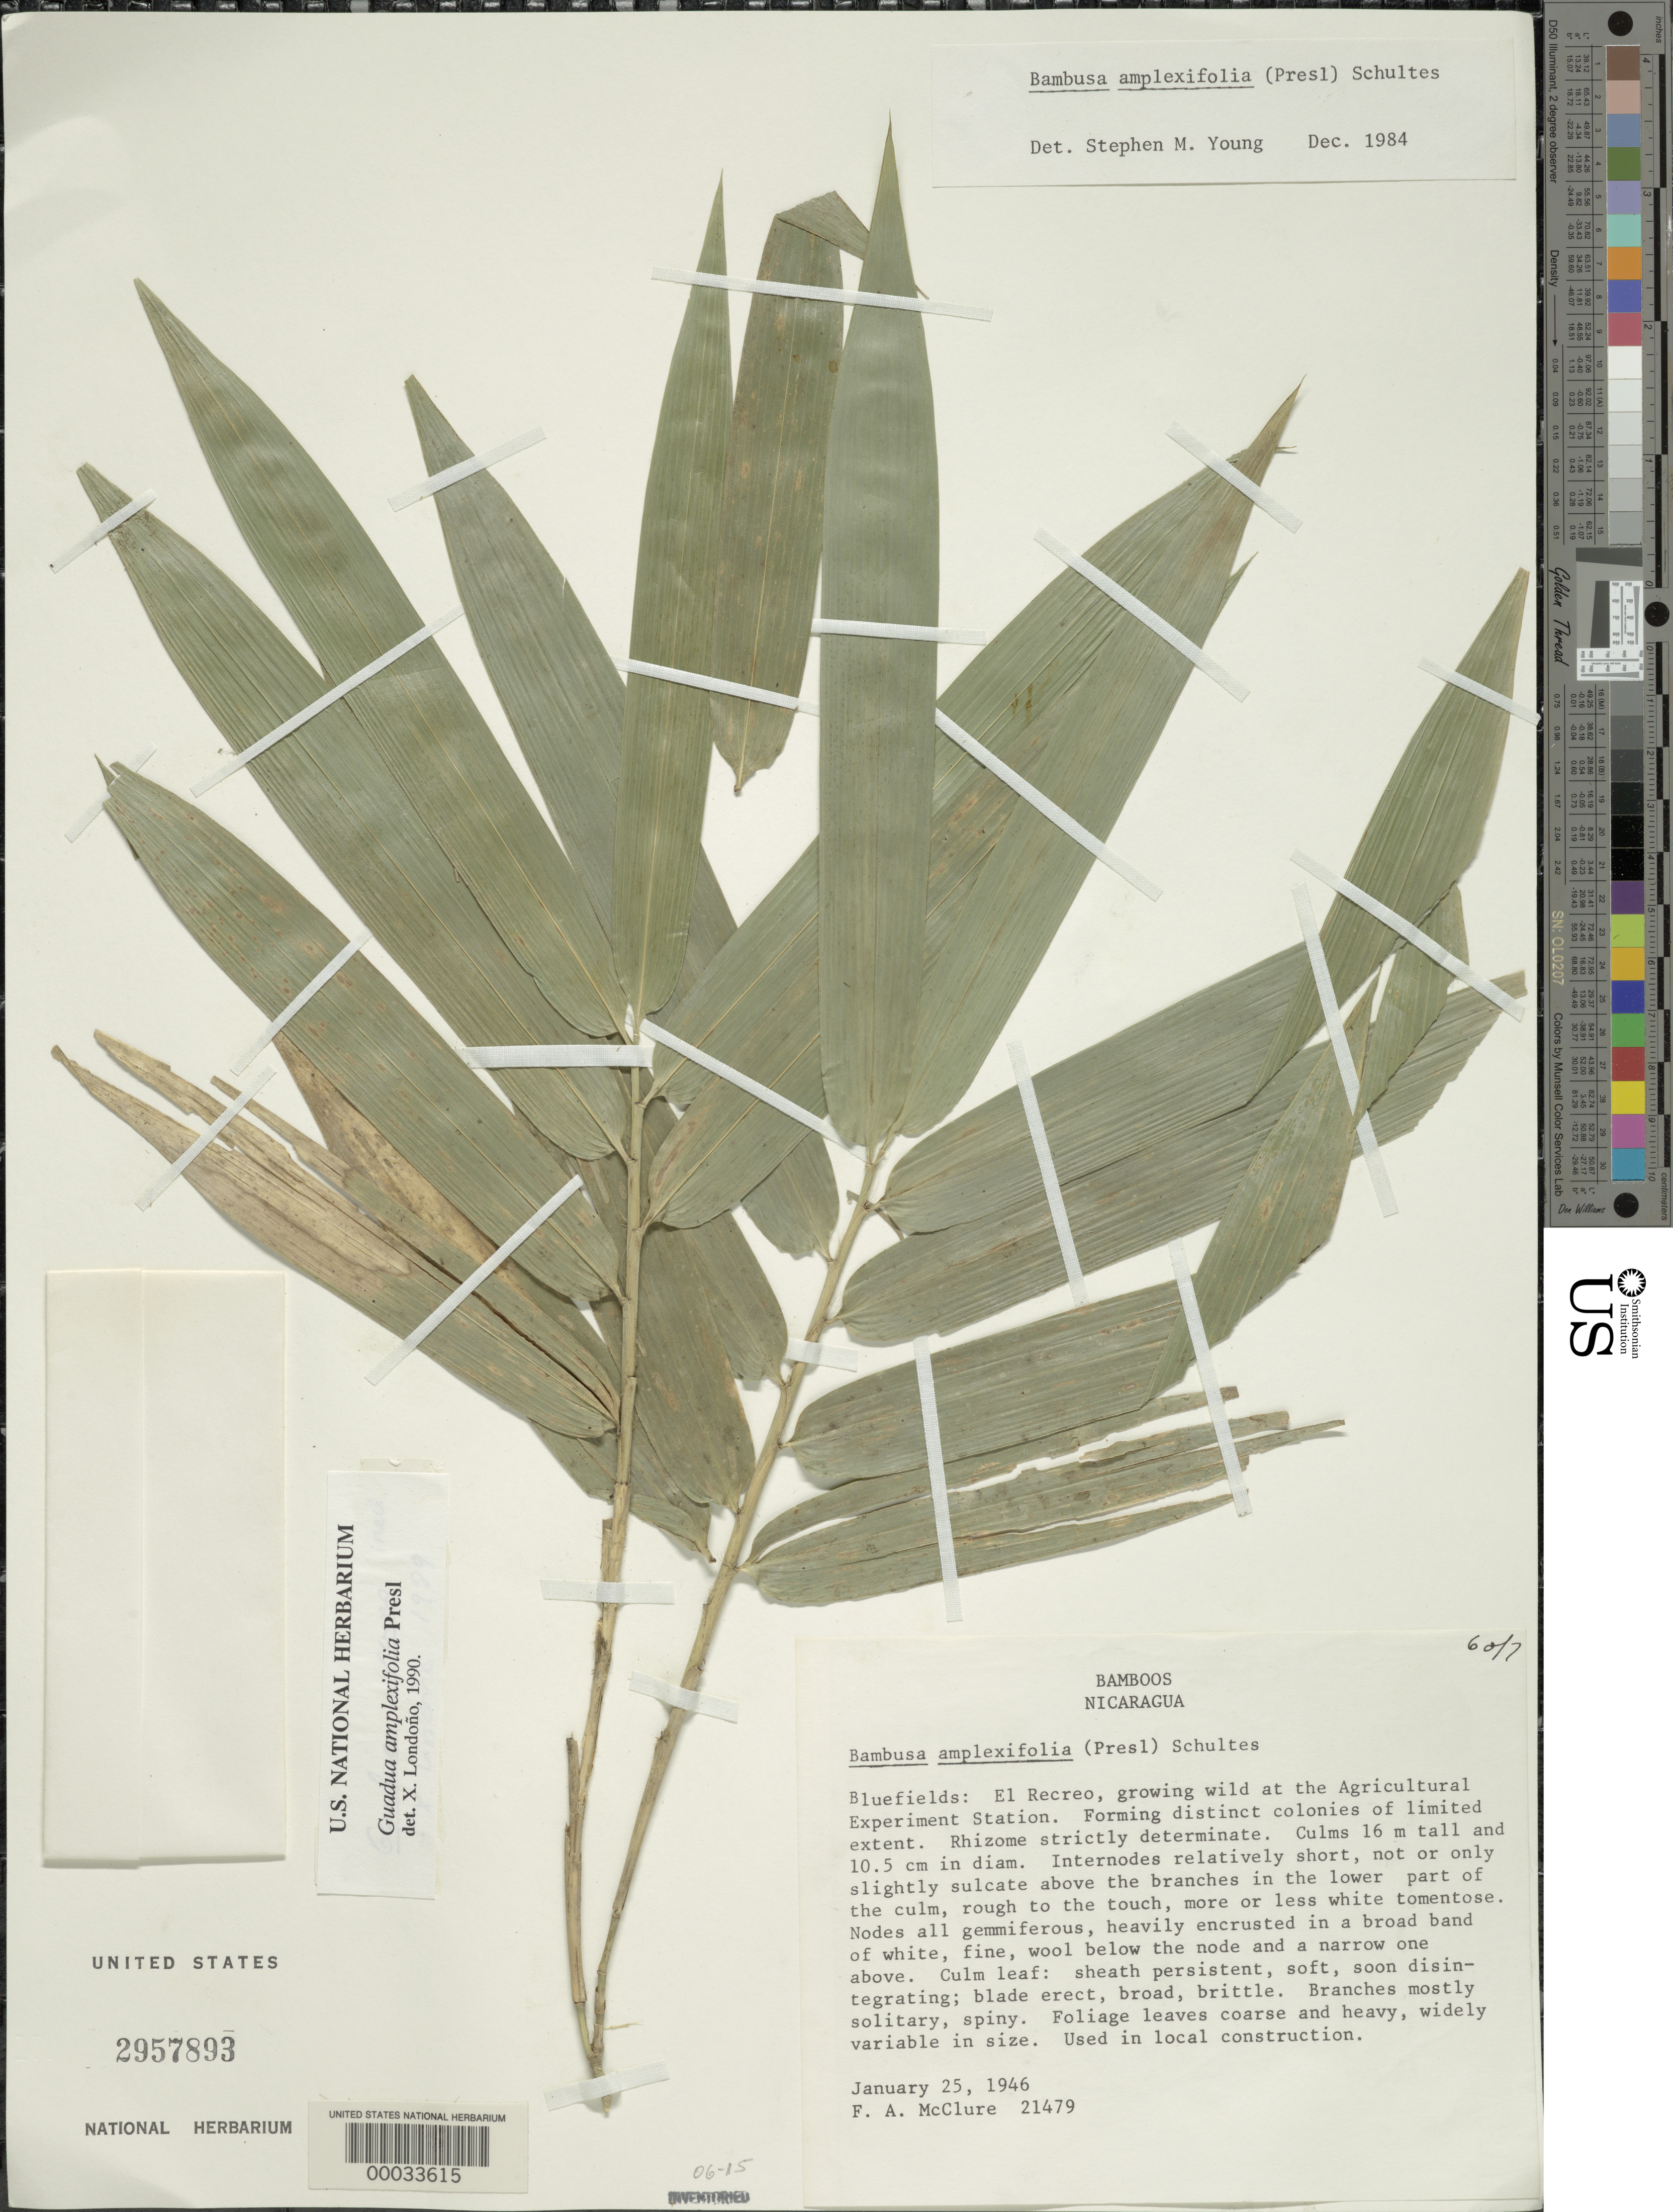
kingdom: Plantae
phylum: Tracheophyta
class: Liliopsida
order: Poales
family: Poaceae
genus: Guadua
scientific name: Guadua scandens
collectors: F. A. McClure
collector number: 21479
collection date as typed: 25 Jan 1946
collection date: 1946-01-25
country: Nicaragua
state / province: Atlántico Sur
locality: Bluefields; el recreo at agr. expt. sta.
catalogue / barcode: US 2957893